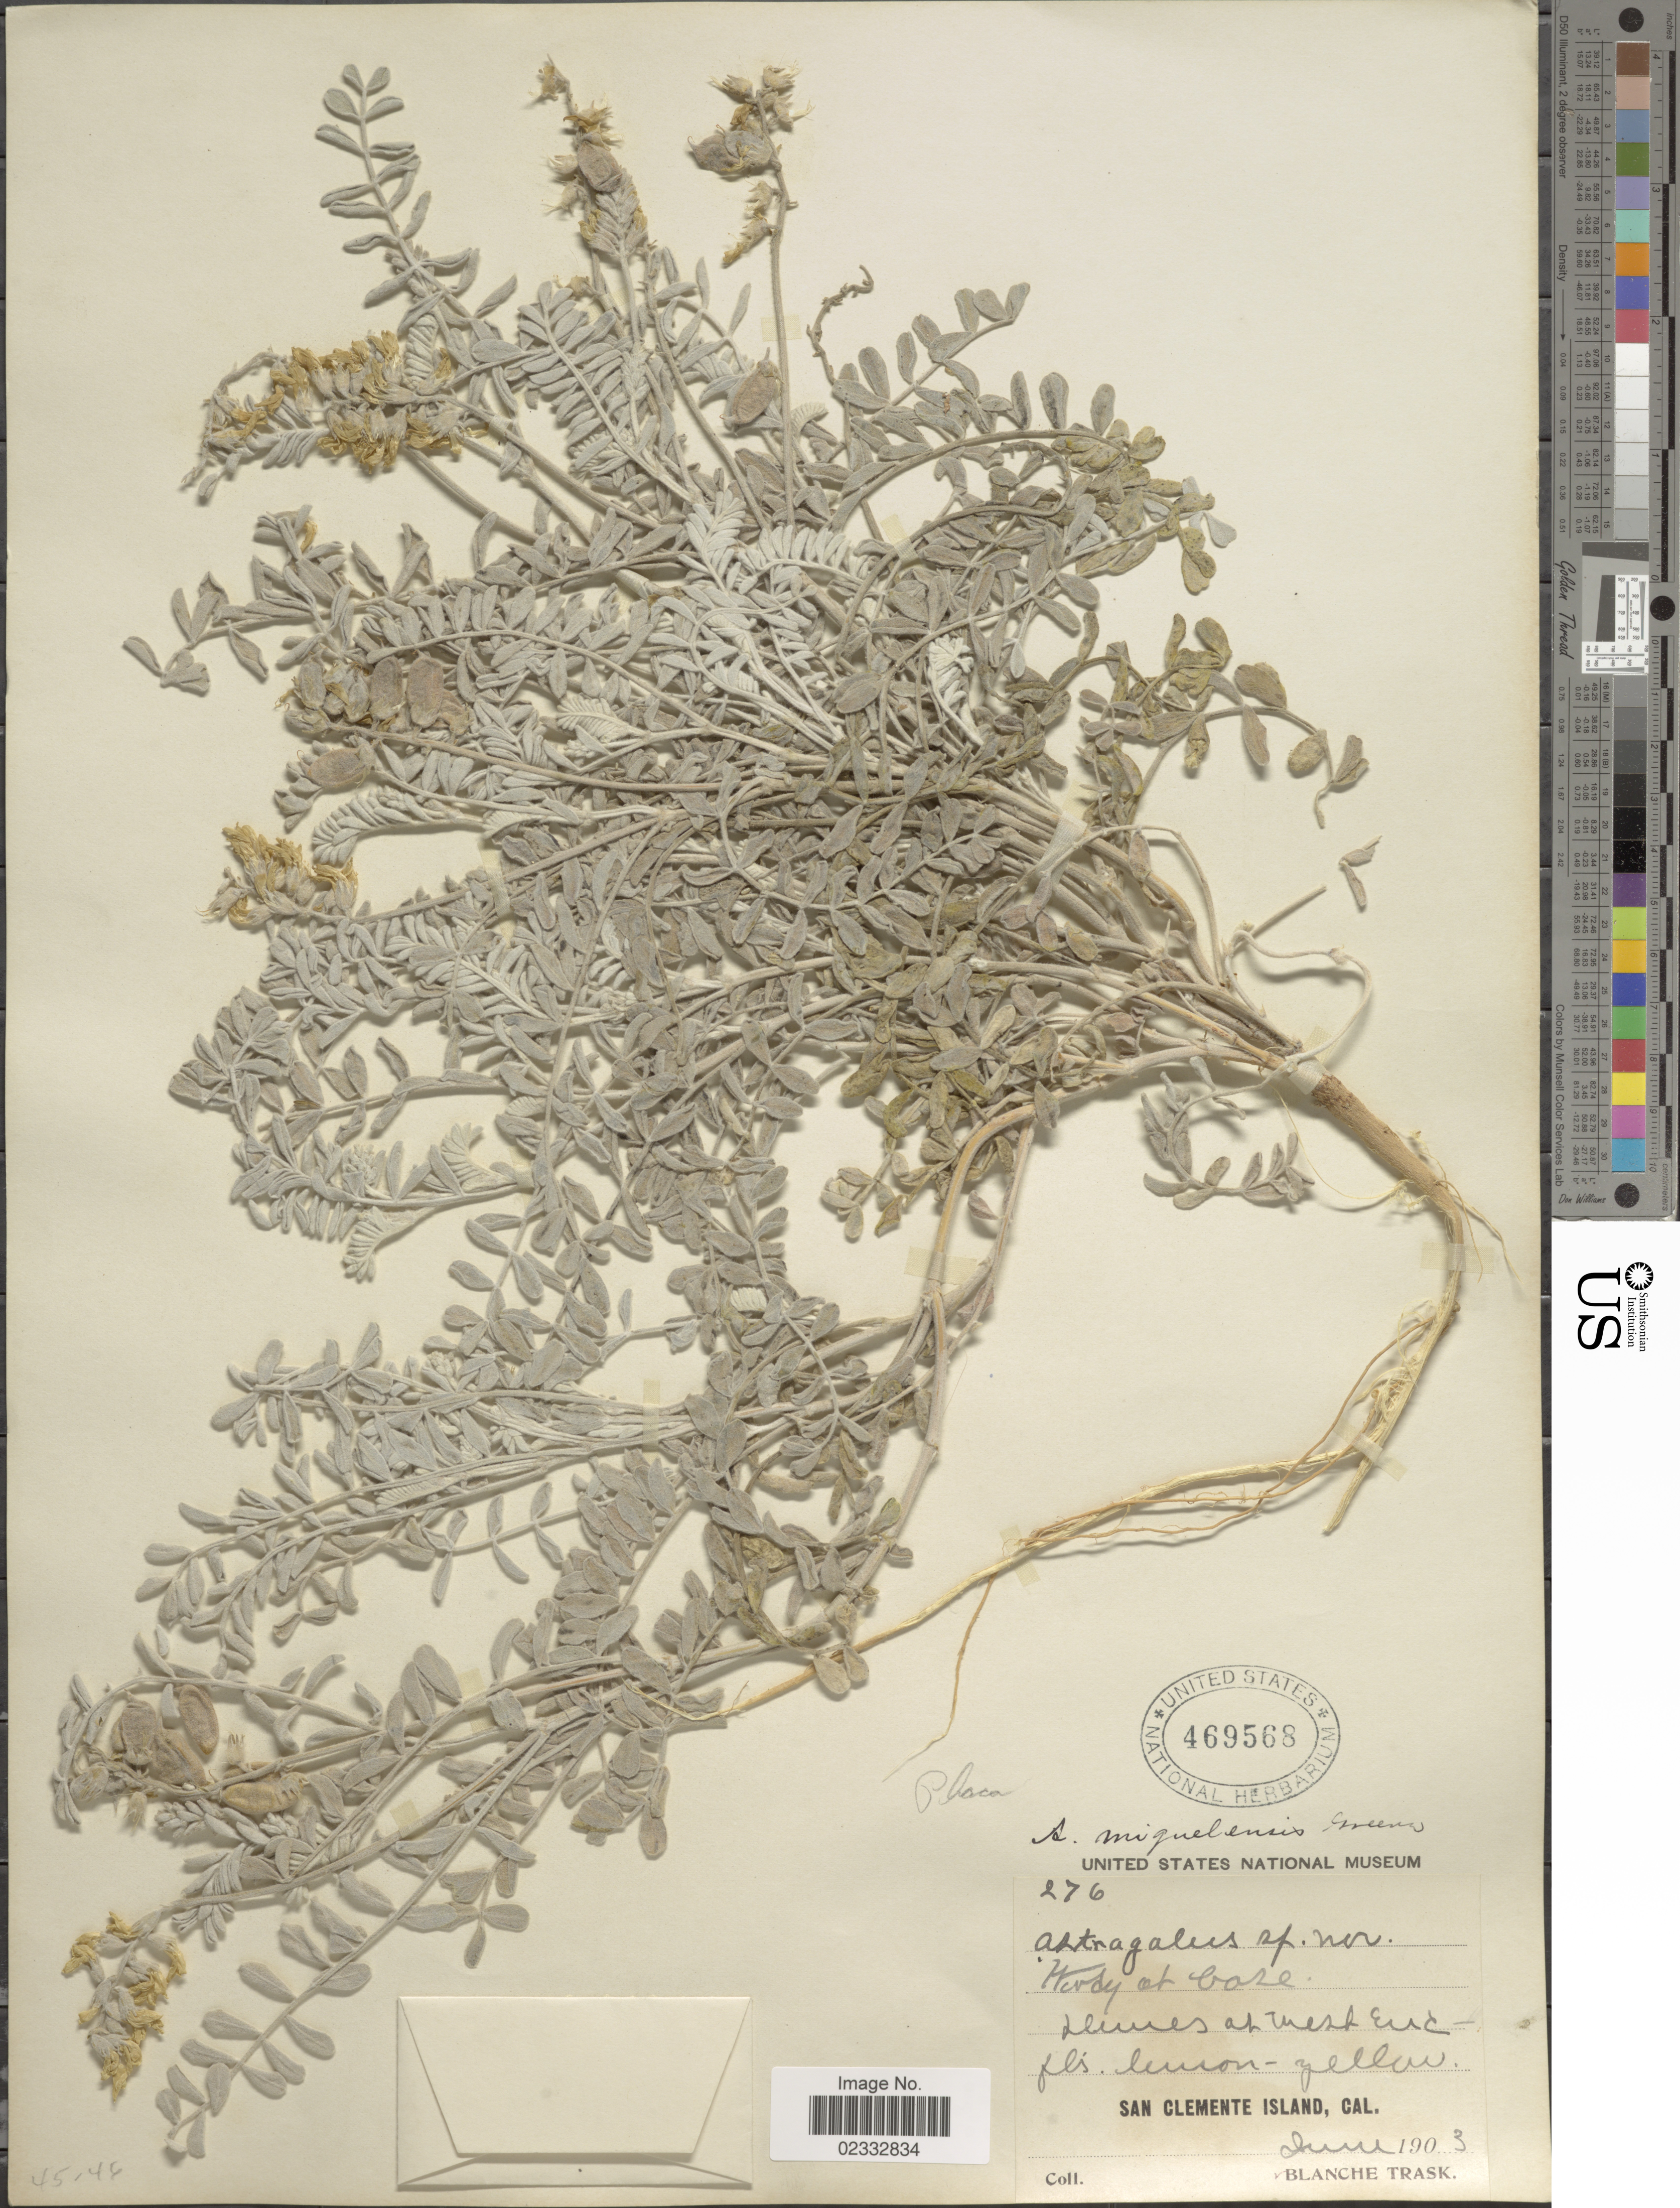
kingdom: Plantae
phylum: Tracheophyta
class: Magnoliopsida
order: Fabales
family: Fabaceae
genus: Astragalus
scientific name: Astragalus miguelensis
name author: Greene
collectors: B. Trask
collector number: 276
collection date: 1903-06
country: United States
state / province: California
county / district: Los Angeles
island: San Clemente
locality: Dunes at West End, San Clemente Island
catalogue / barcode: US 469568